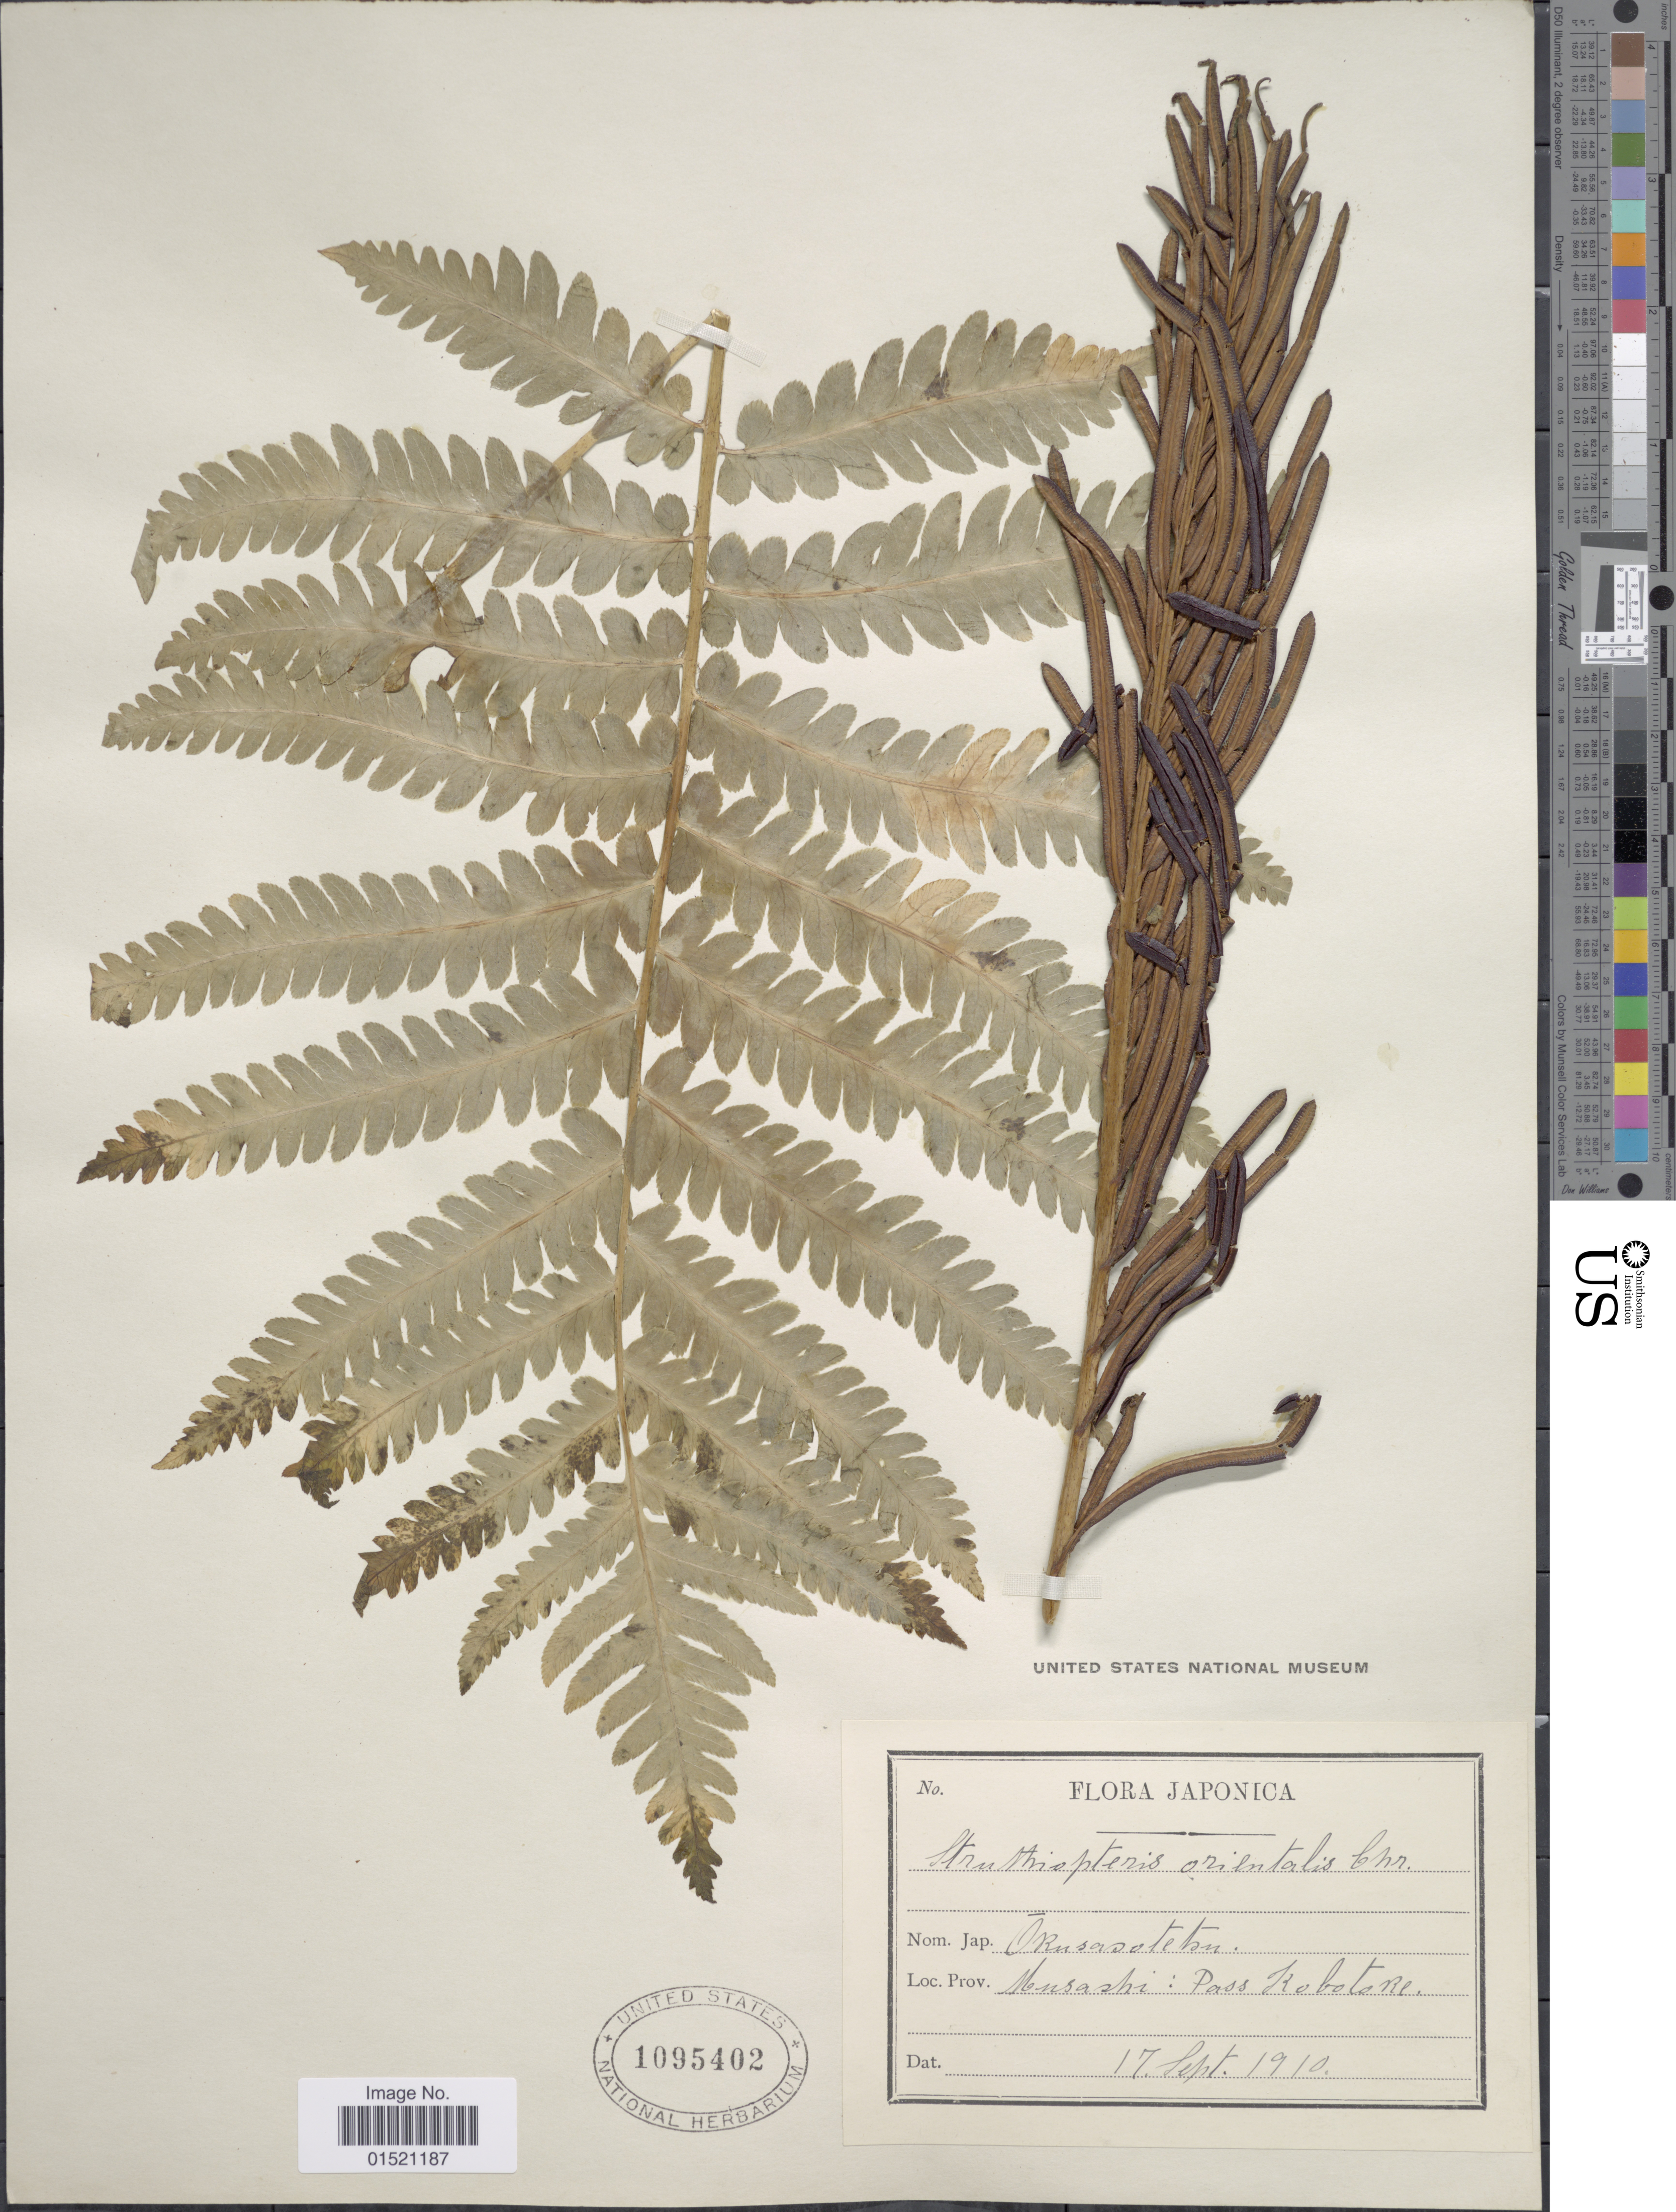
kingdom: Plantae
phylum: Tracheophyta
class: Polypodiopsida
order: Polypodiales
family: Onocleaceae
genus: Pentarhizidium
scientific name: Pentarhizidium orientale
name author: (Hook.) Hayata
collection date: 1910-09-17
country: Japan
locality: Musashi: Pass Kobotoke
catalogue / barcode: US 1095402